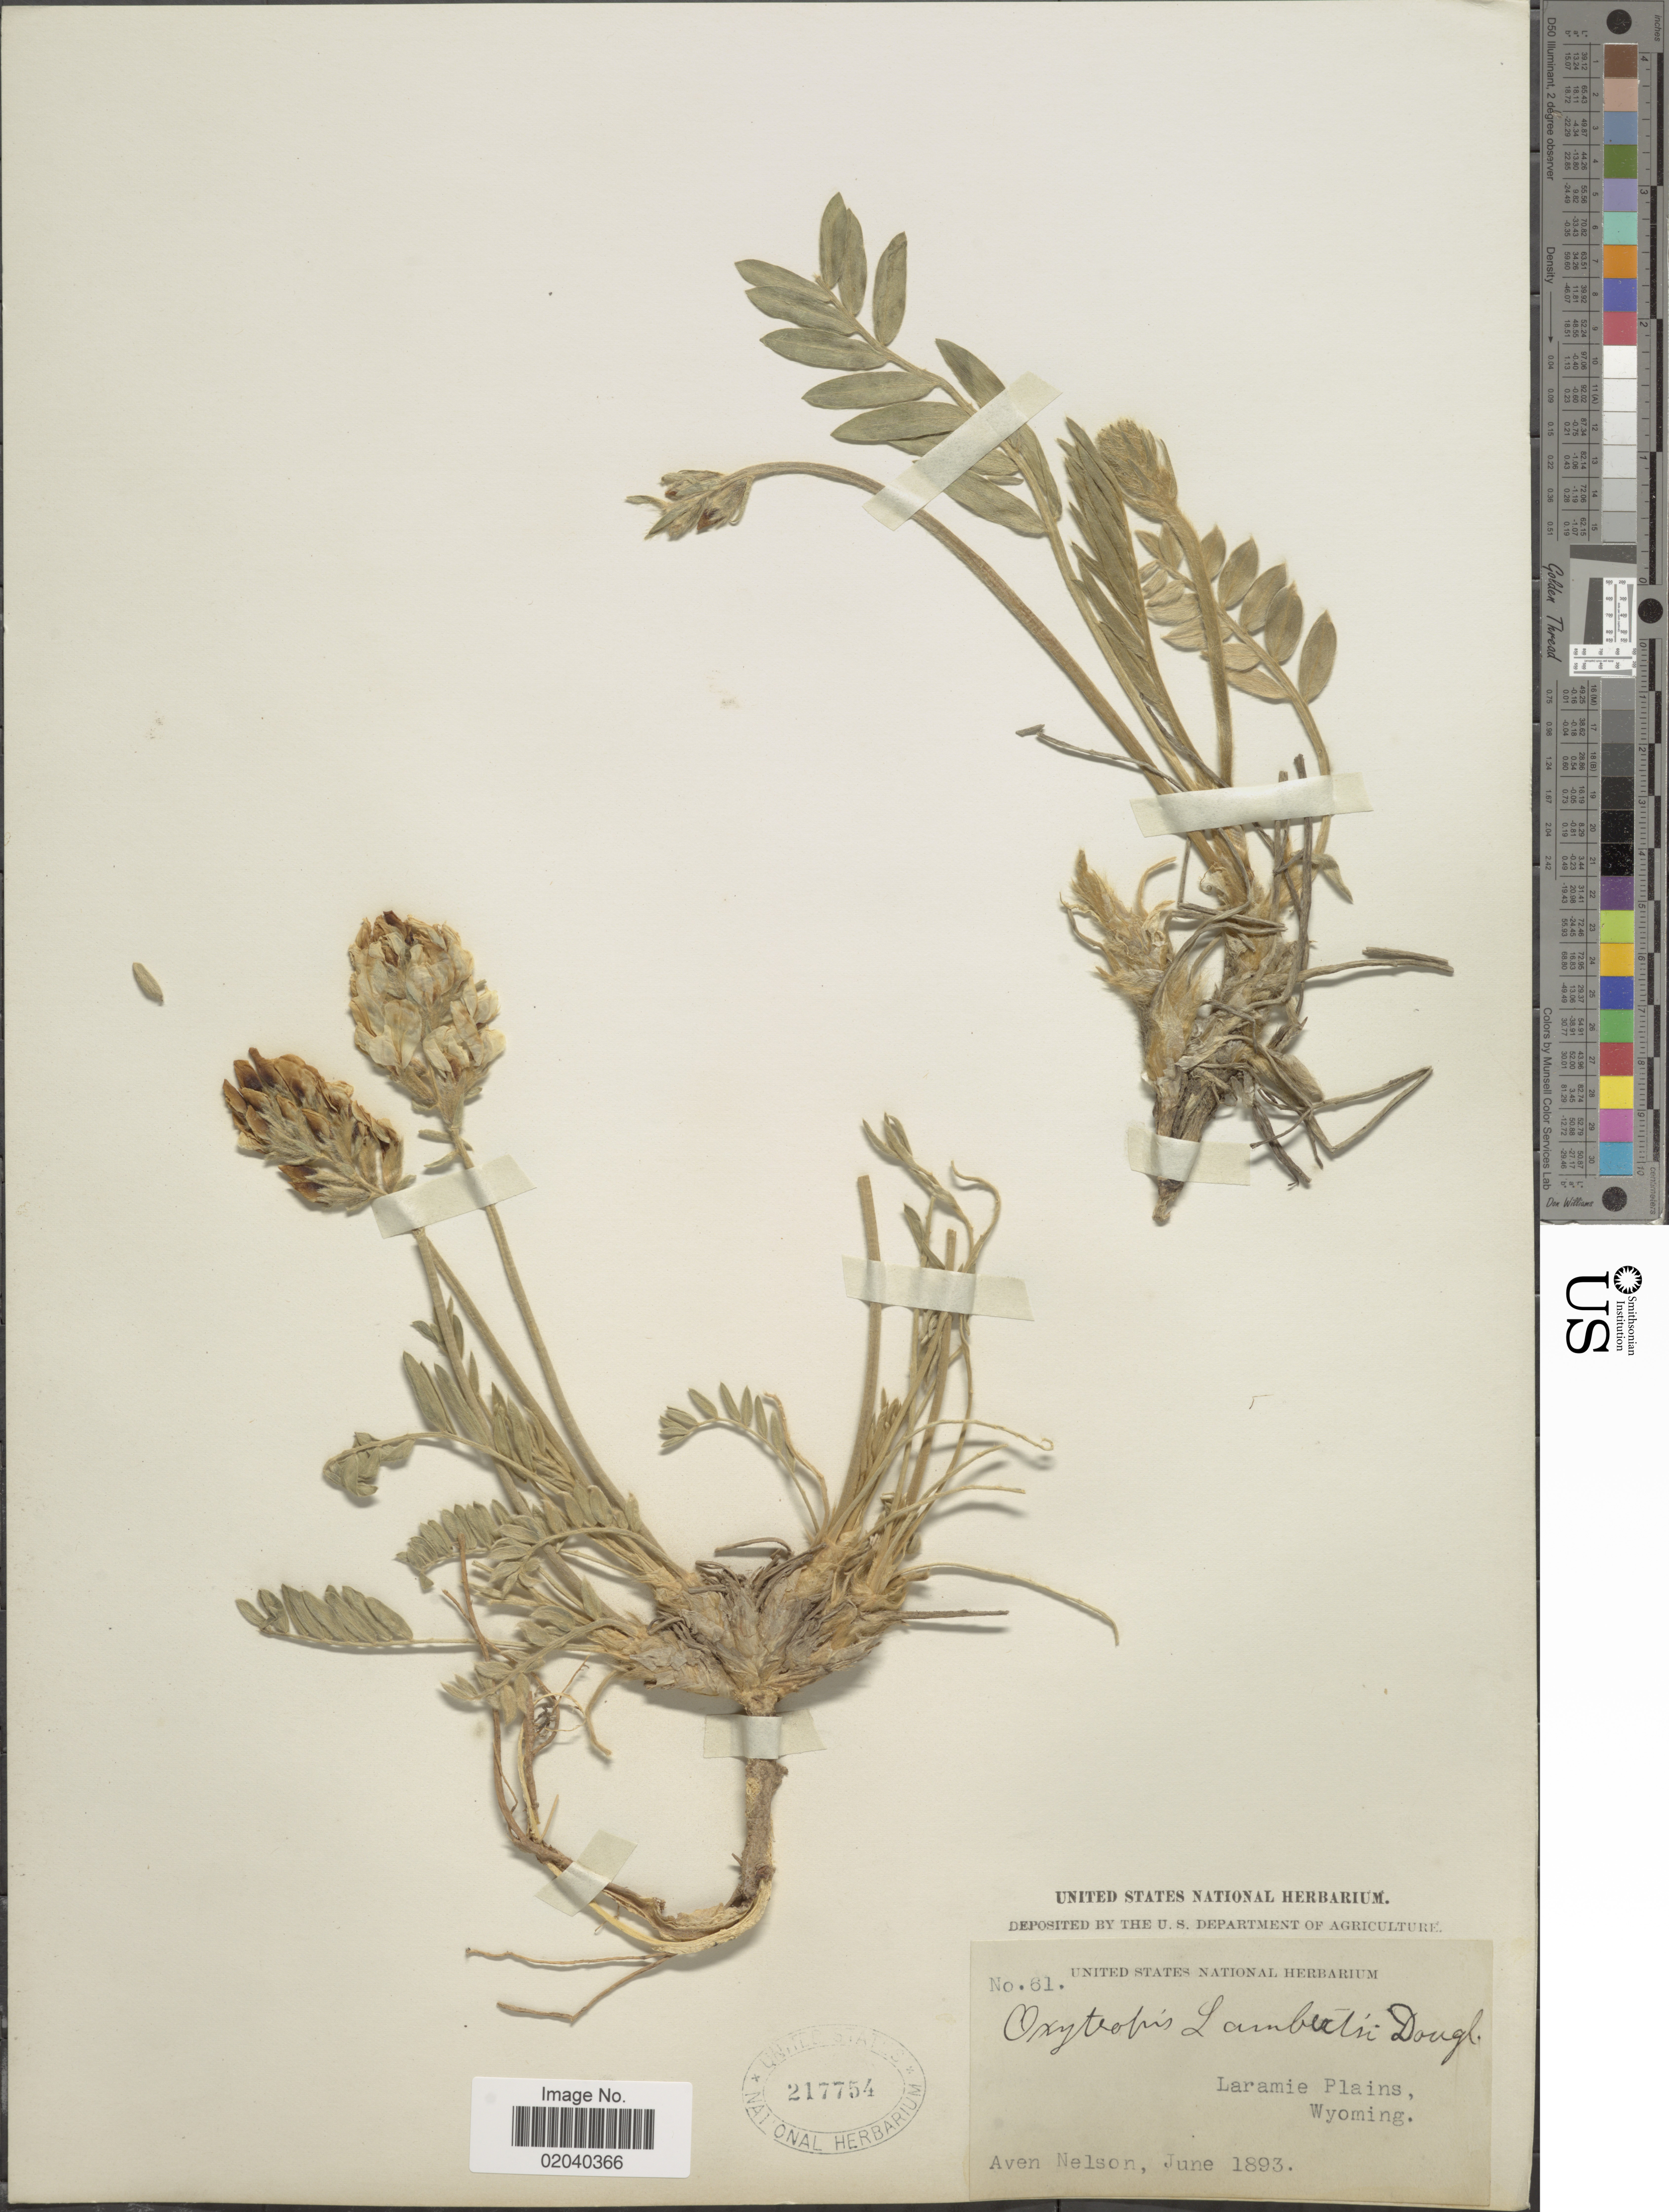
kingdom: Plantae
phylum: Tracheophyta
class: Magnoliopsida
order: Fabales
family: Fabaceae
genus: Oxytropis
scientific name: Oxytropis sericea var. sericea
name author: Nutt.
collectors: A. Nelson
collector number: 61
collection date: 1893-06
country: United States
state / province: Wyoming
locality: Laramie Plains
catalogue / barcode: US 217754